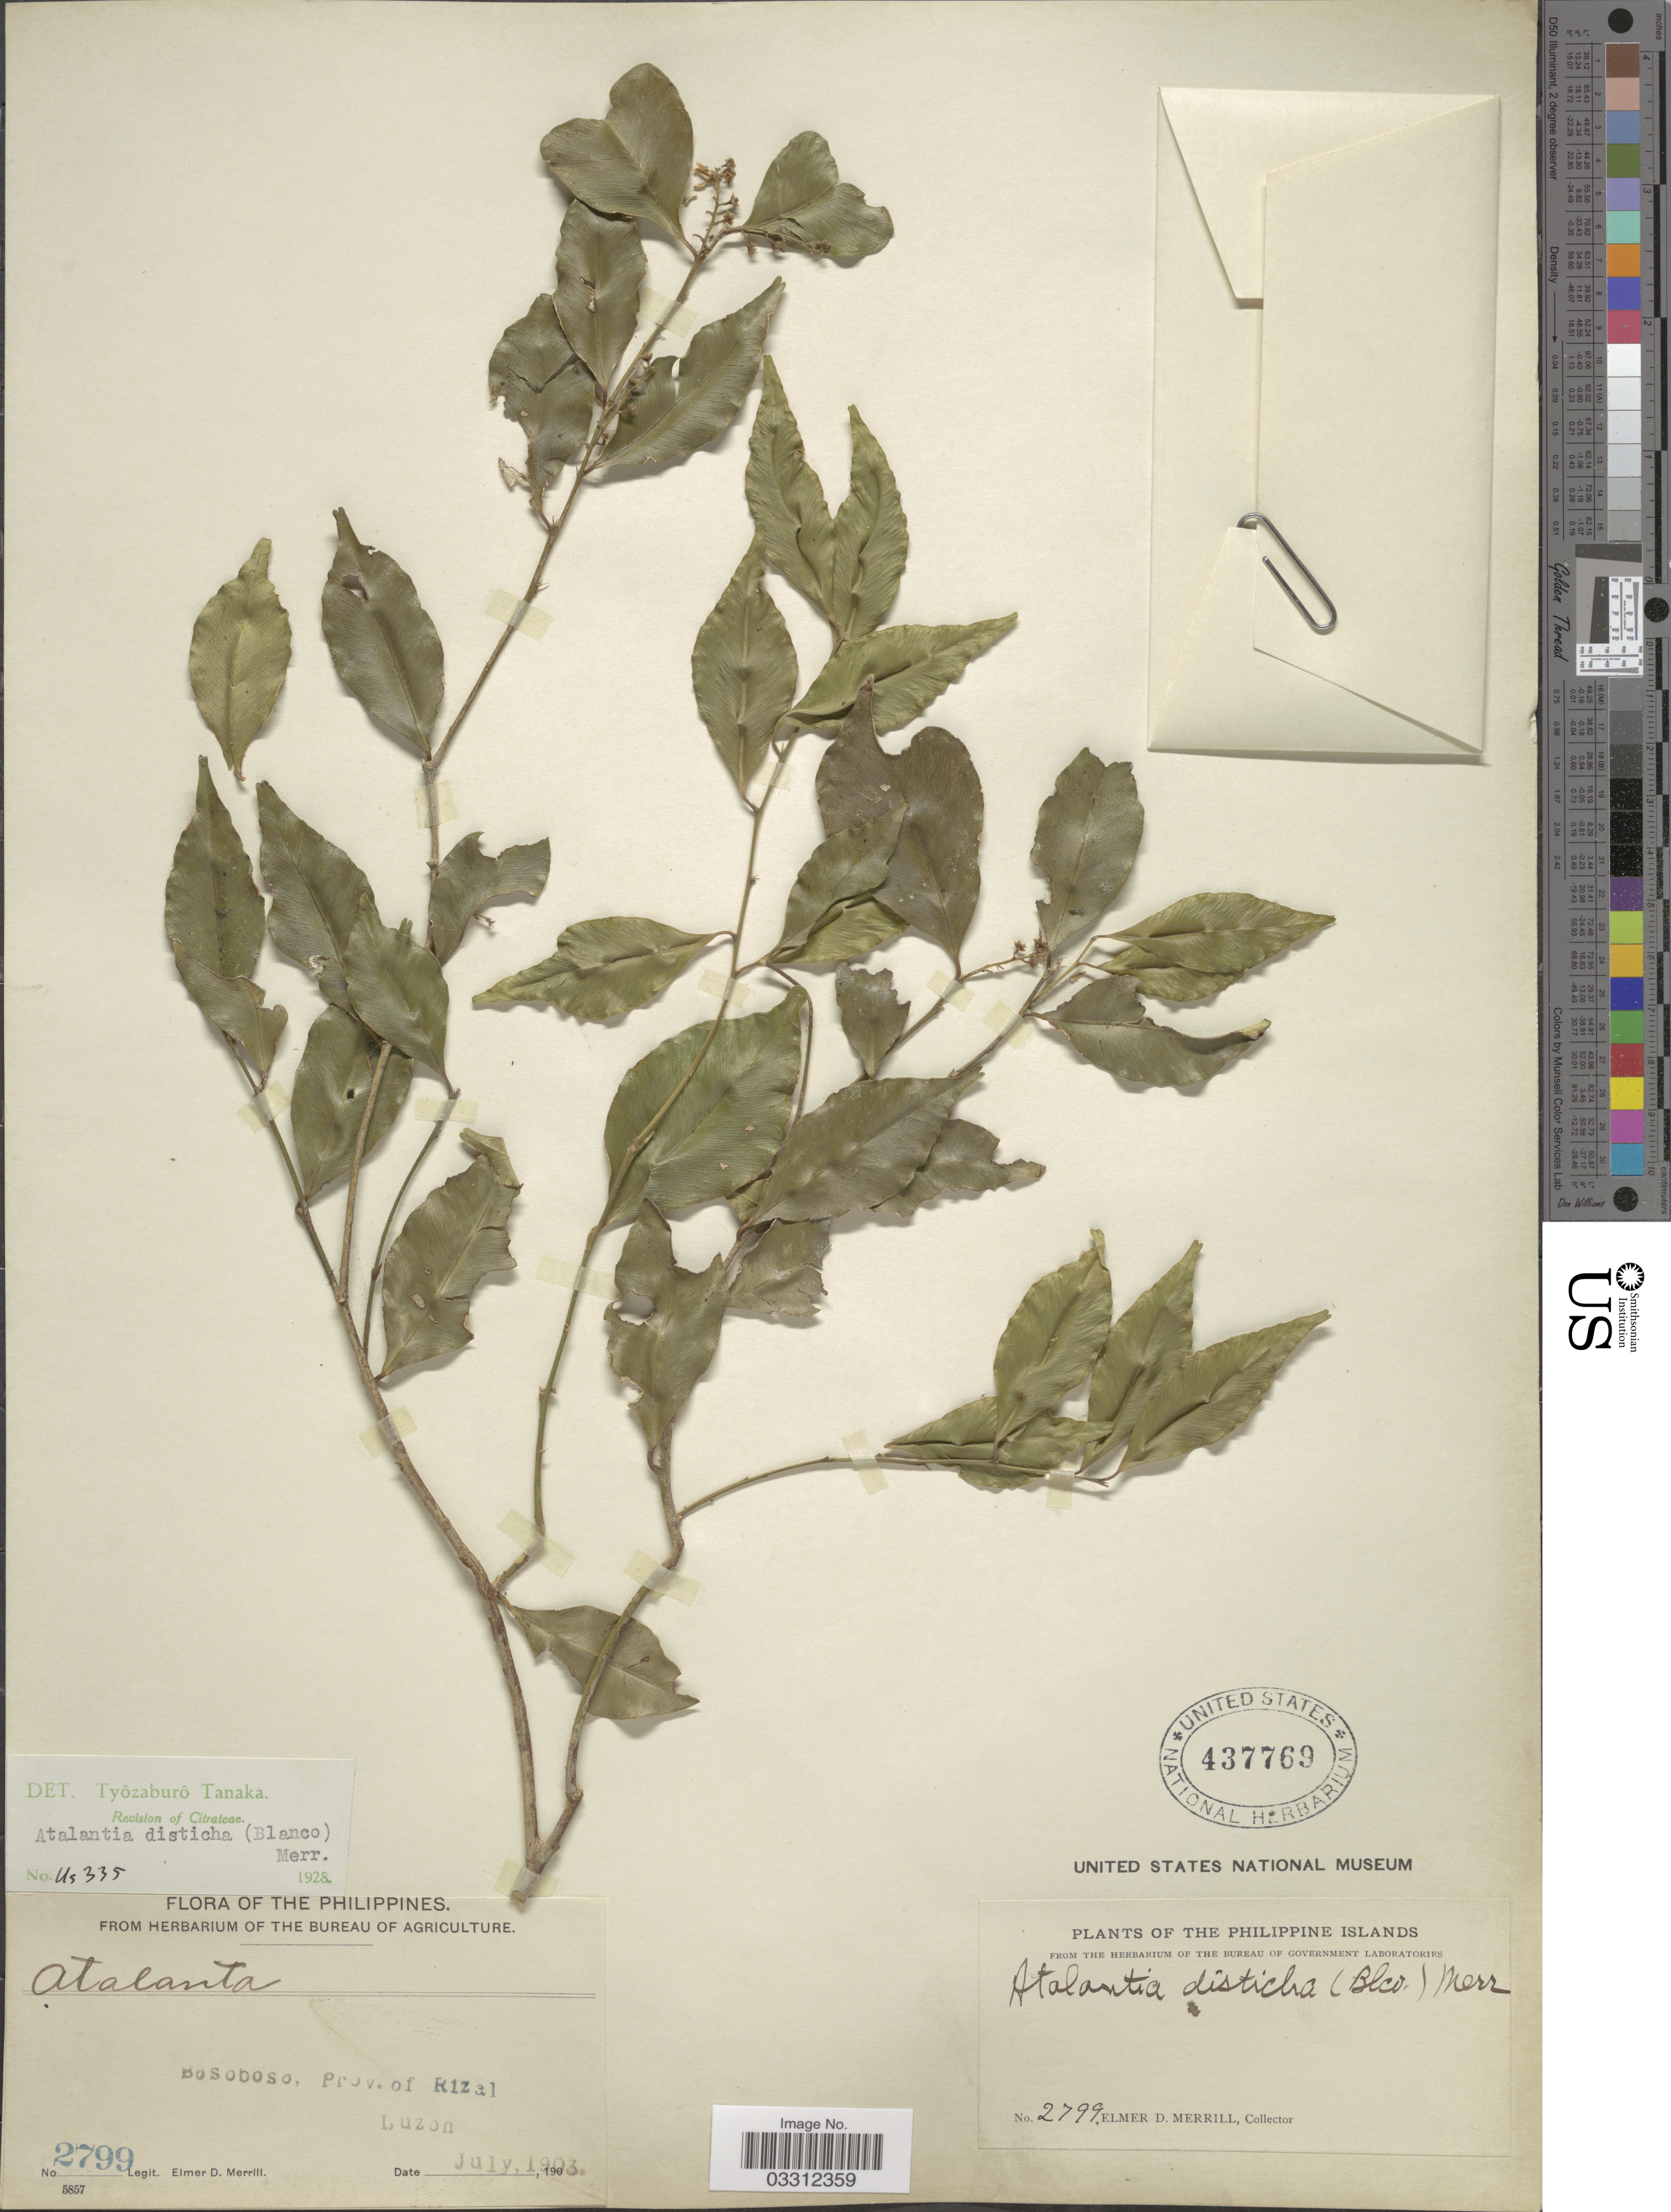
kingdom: Plantae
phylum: Tracheophyta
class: Magnoliopsida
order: Sapindales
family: Rutaceae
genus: Atalantia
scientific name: Atalantia racemosa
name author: Wight ex Hook.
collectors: E. D. Merrill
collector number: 2799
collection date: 1903-07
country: Philippines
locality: Bosoboso, Prov. of Rizal. Luzon.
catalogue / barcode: US 437769